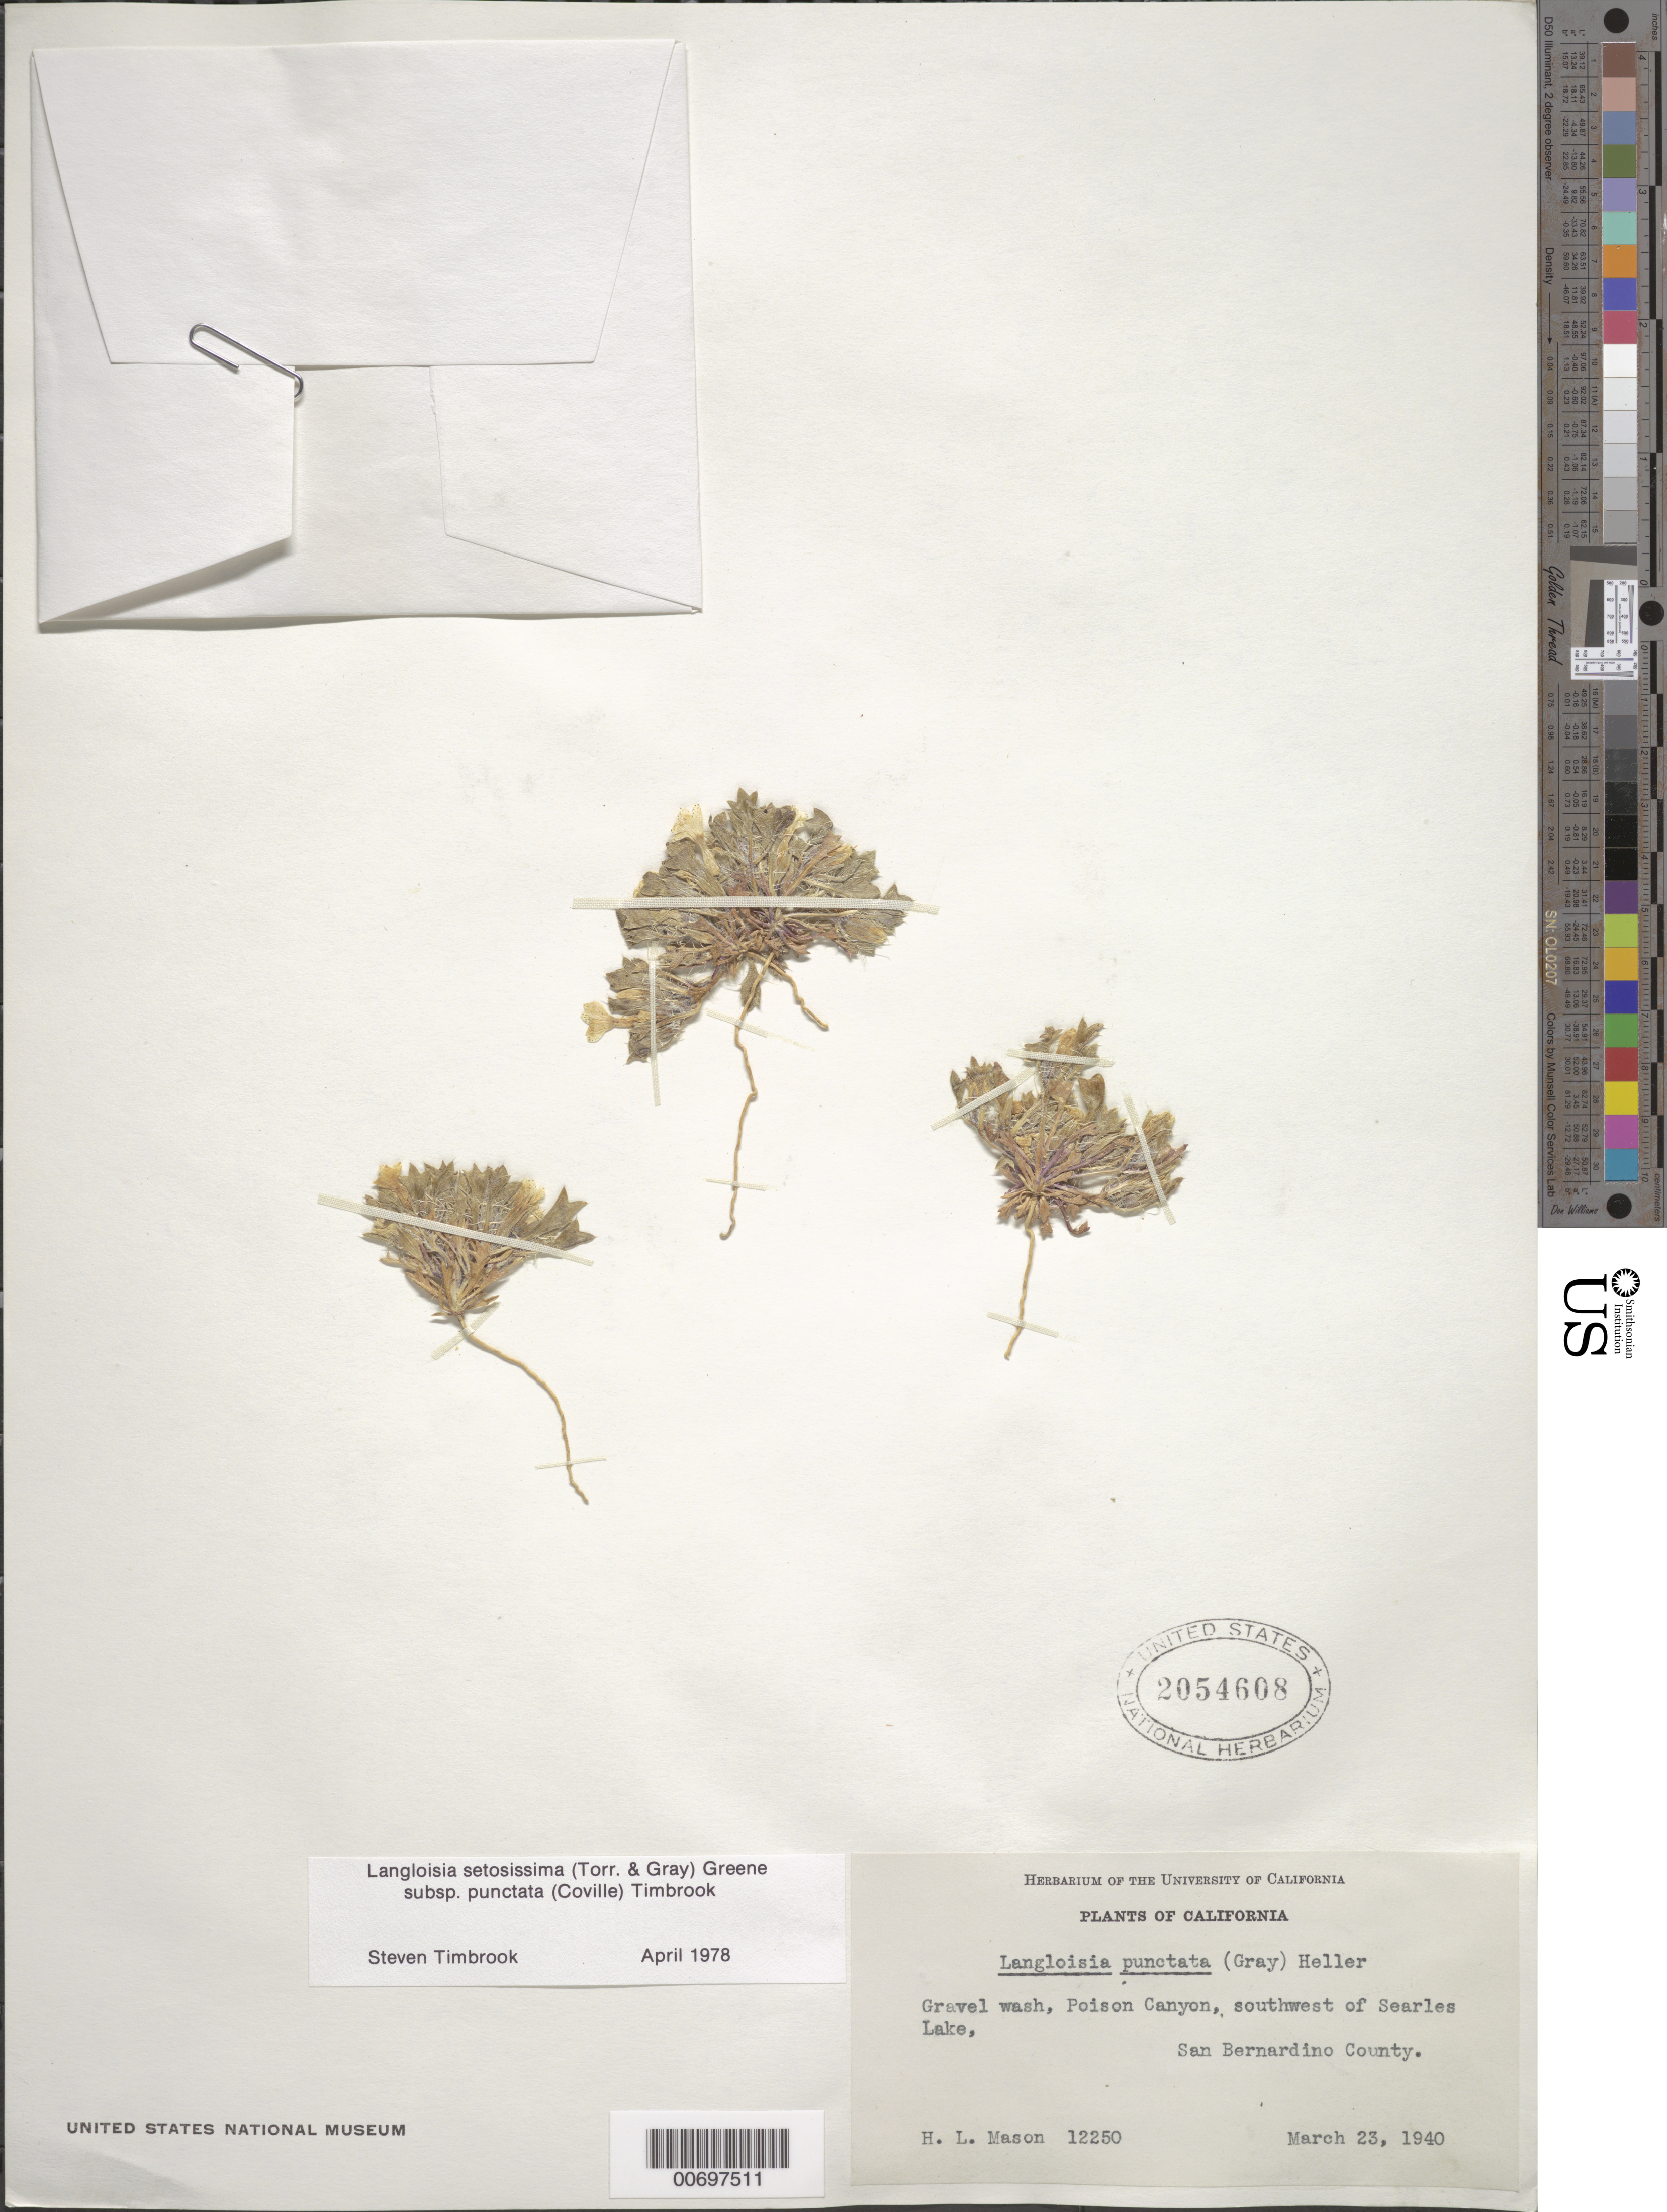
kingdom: Plantae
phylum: Tracheophyta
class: Magnoliopsida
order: Ericales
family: Polemoniaceae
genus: Langloisia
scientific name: Langloisia setosissima subsp. punctata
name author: (A. Gray ex Coville) Timbrook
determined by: Timbrook, S.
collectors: H. L. Mason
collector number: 12250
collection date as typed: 23 Mar 1940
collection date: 1940-03-23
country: United States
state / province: California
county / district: San Bernardino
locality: Poison Canyon, southwest of Searles Lake.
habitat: Gravel wash.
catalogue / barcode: US 2054608